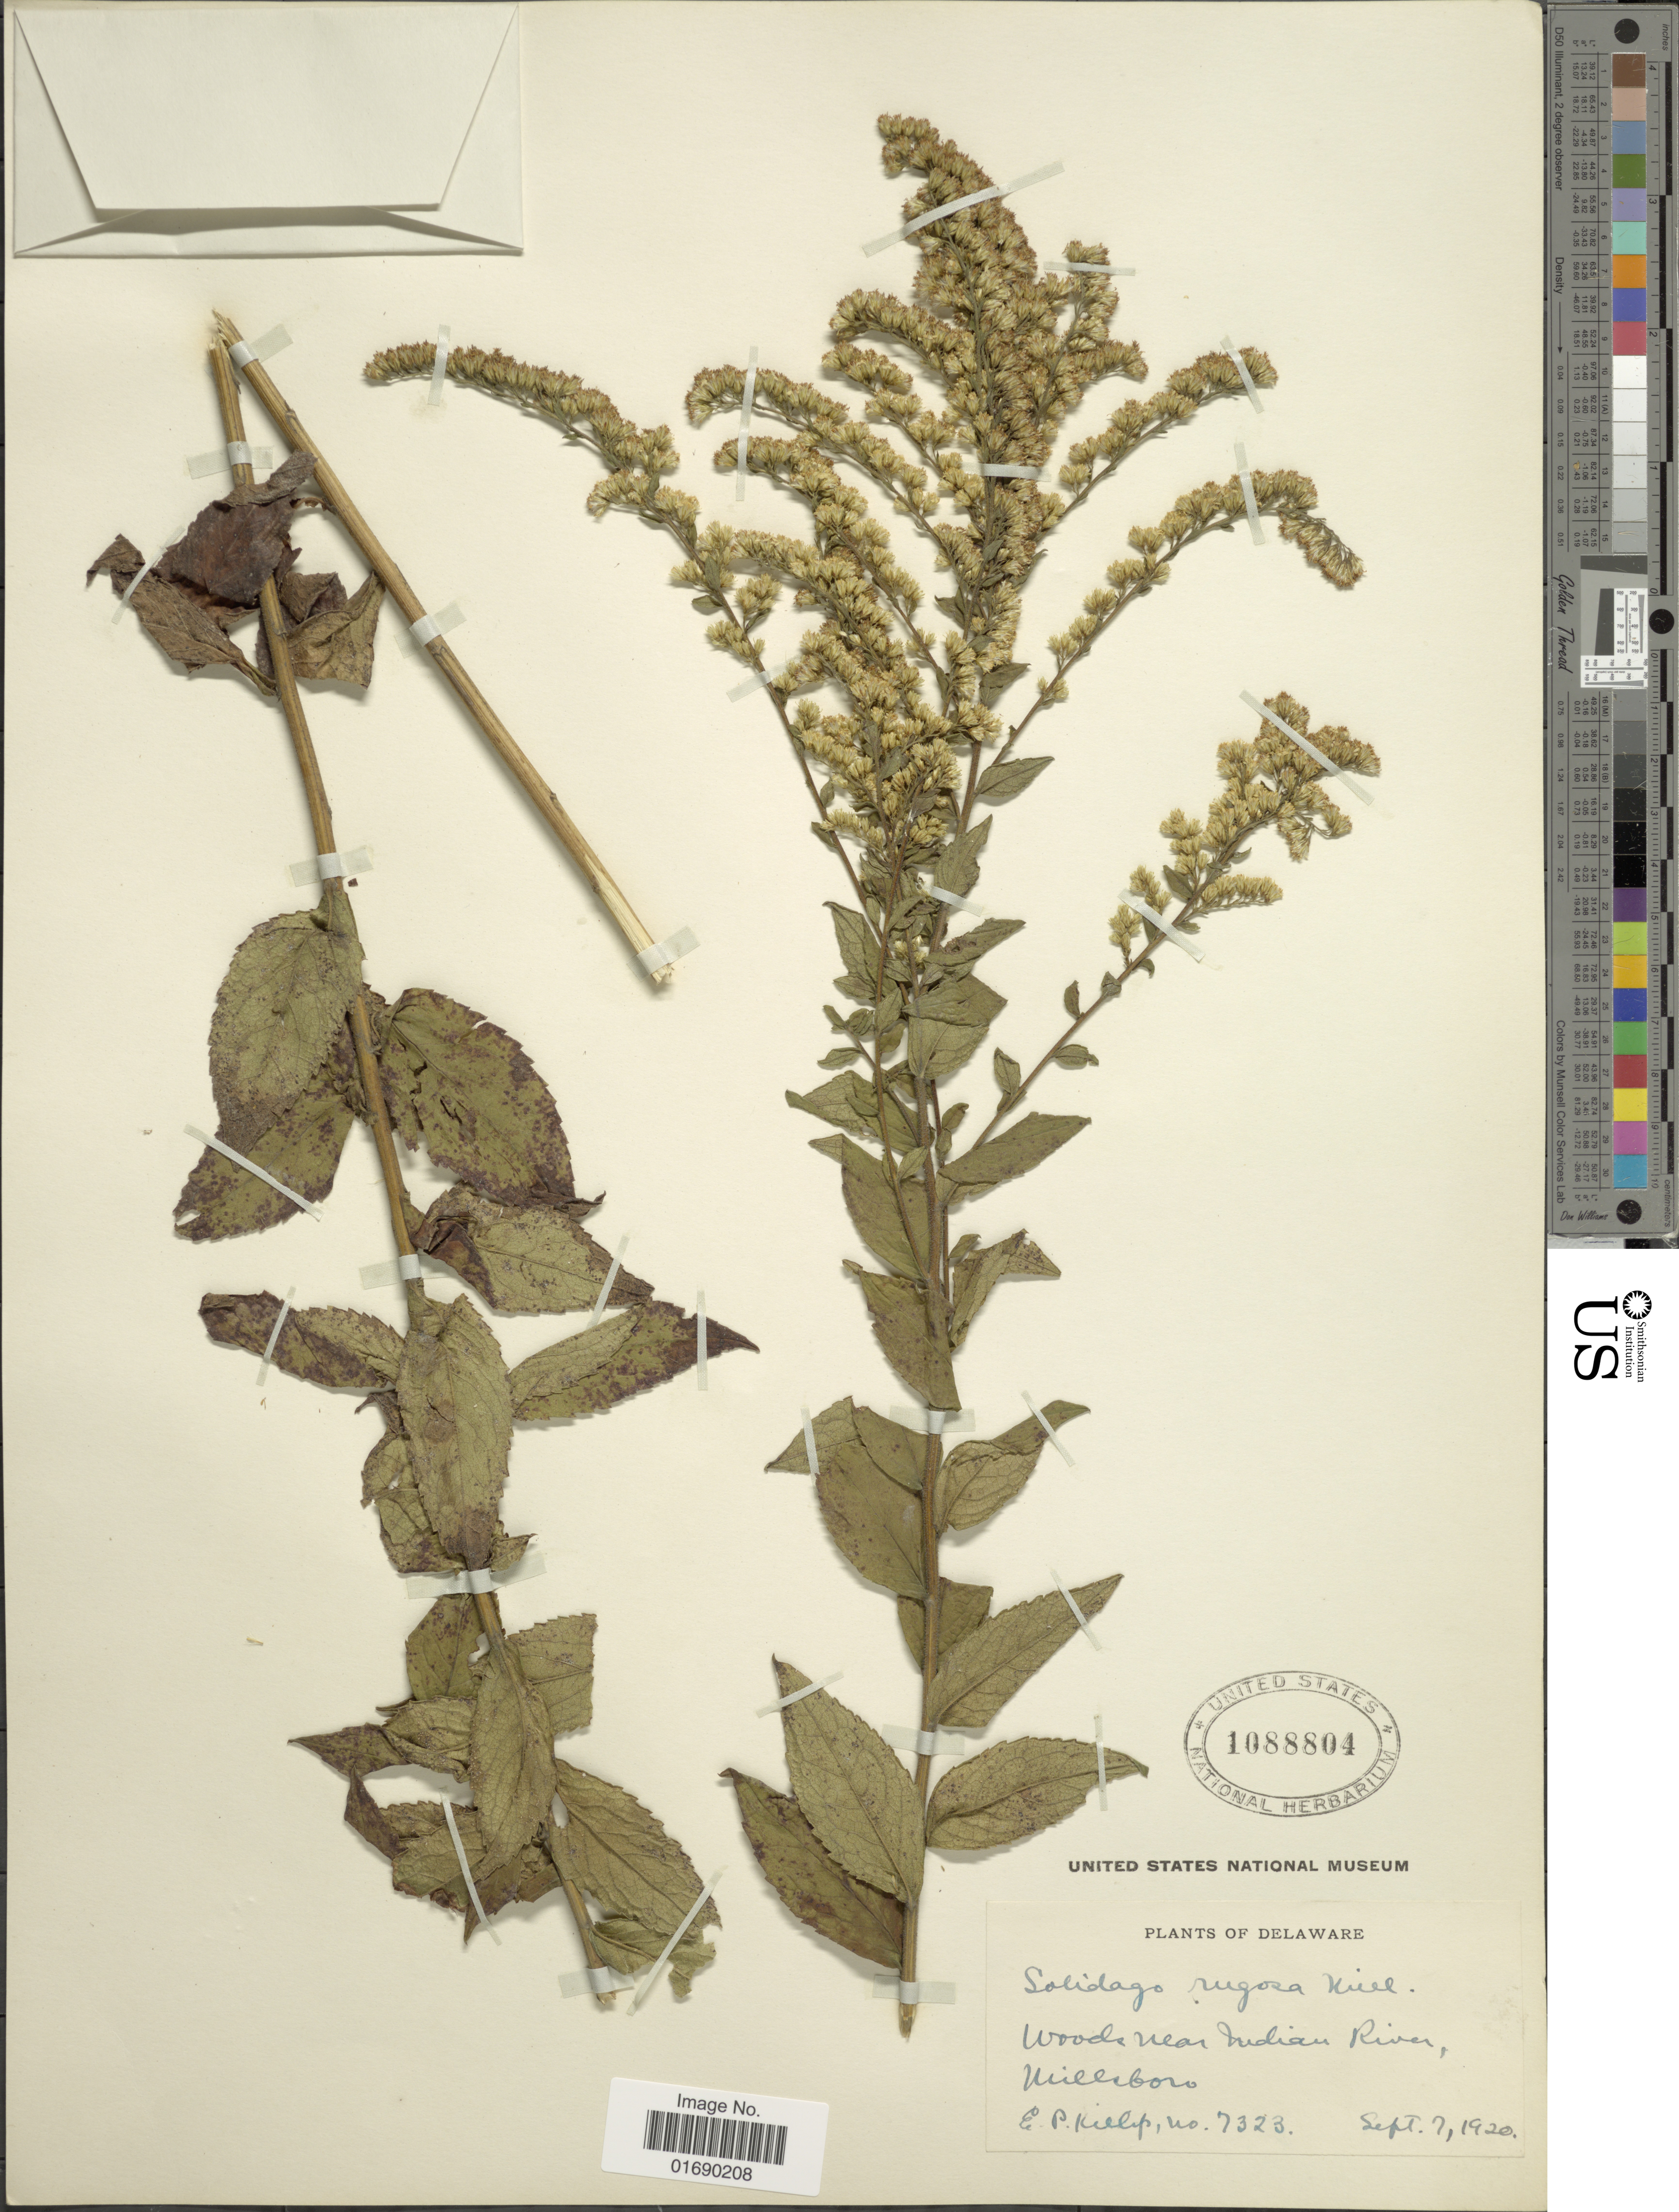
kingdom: Plantae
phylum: Tracheophyta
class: Magnoliopsida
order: Asterales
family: Asteraceae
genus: Solidago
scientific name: Solidago rugosa var. aspera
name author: (Aiton) Cronq.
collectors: E. P. Killip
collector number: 7323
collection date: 1920-09-07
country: United States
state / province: Delaware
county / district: Sussex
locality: Woods near Indian River, Millsboro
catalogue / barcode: US 1088804